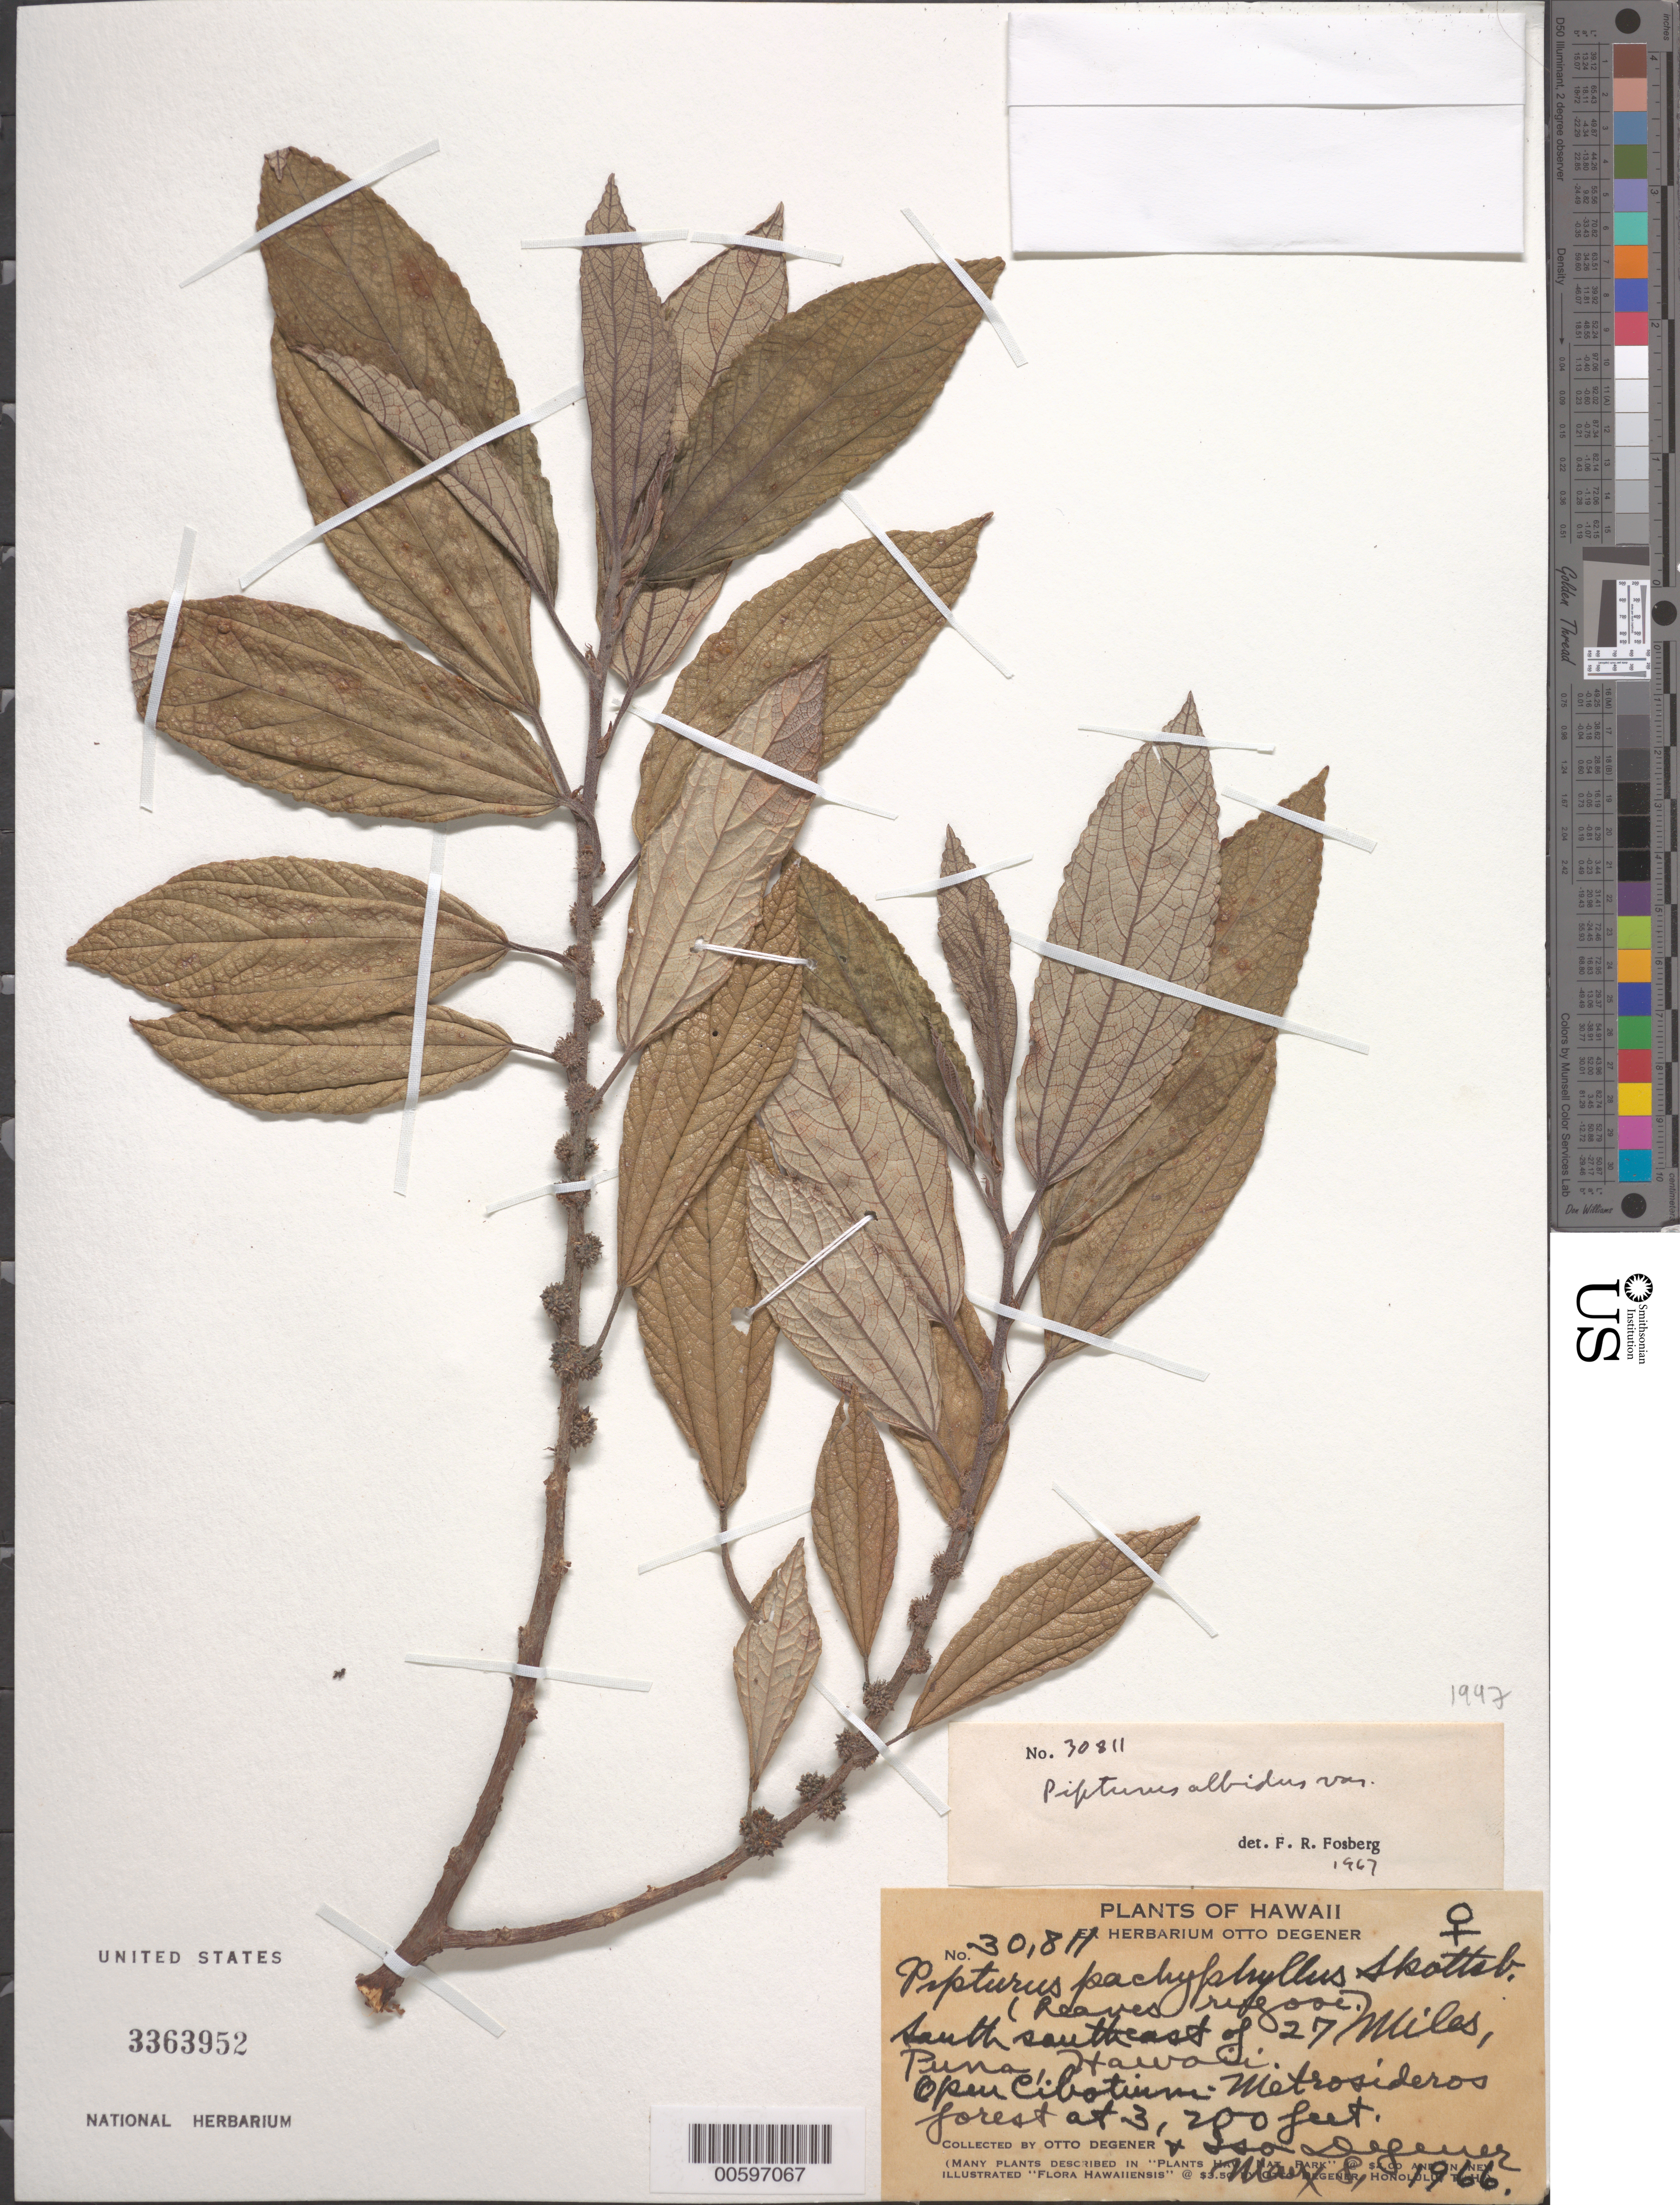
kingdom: Plantae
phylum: Tracheophyta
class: Magnoliopsida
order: Rosales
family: Urticaceae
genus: Pipturus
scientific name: Pipturus albidus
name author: (Hook. & Arn.) A. Gray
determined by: Fosberg, F. R.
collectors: O. Degener & I. Degener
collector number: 30811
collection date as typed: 8 May 1966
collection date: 1966-05-08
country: United States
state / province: Hawaii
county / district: Hawaii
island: Hawaii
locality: SSE of 27 Miles, Puna.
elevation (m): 975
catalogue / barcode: US 3363952